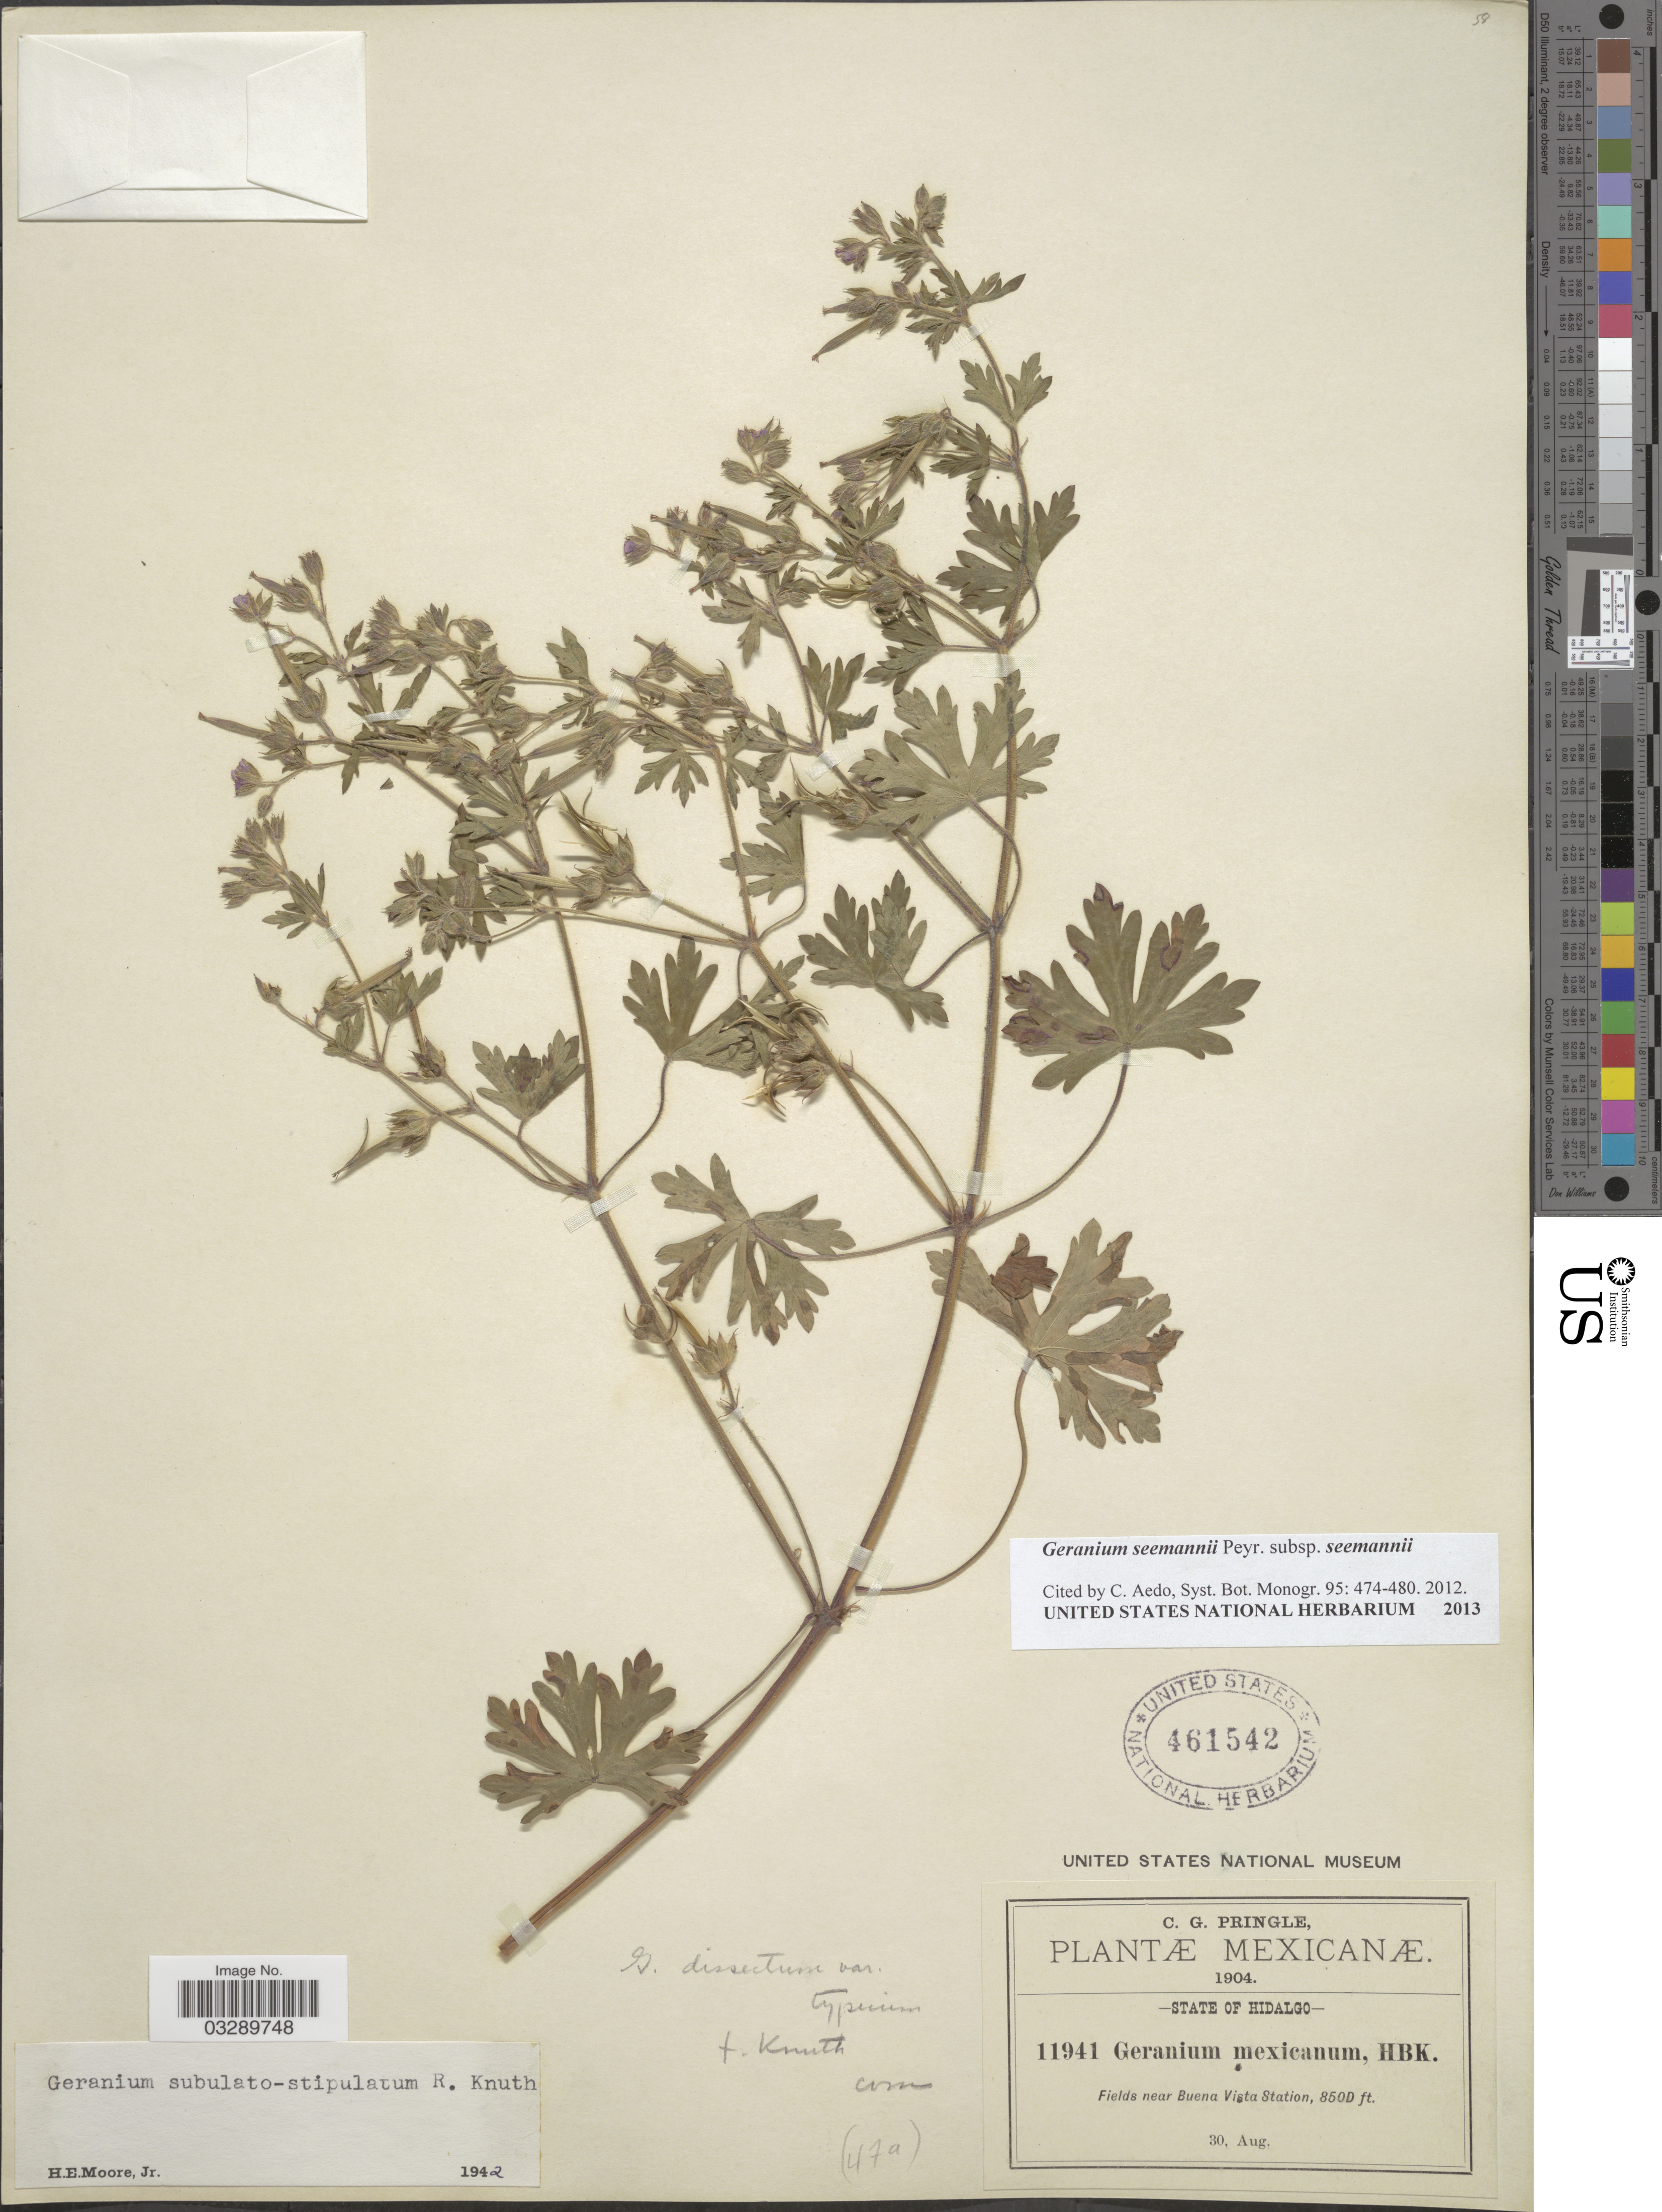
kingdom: Plantae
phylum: Tracheophyta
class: Magnoliopsida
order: Geraniales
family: Geraniaceae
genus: Geranium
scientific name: Geranium seemannii subsp. seemannii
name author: Peyr.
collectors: C. G. Pringle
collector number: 11941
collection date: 1904-08-30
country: Mexico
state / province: Hidalgo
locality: Fields near Buena Vista Station.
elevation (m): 2591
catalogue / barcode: US 461542